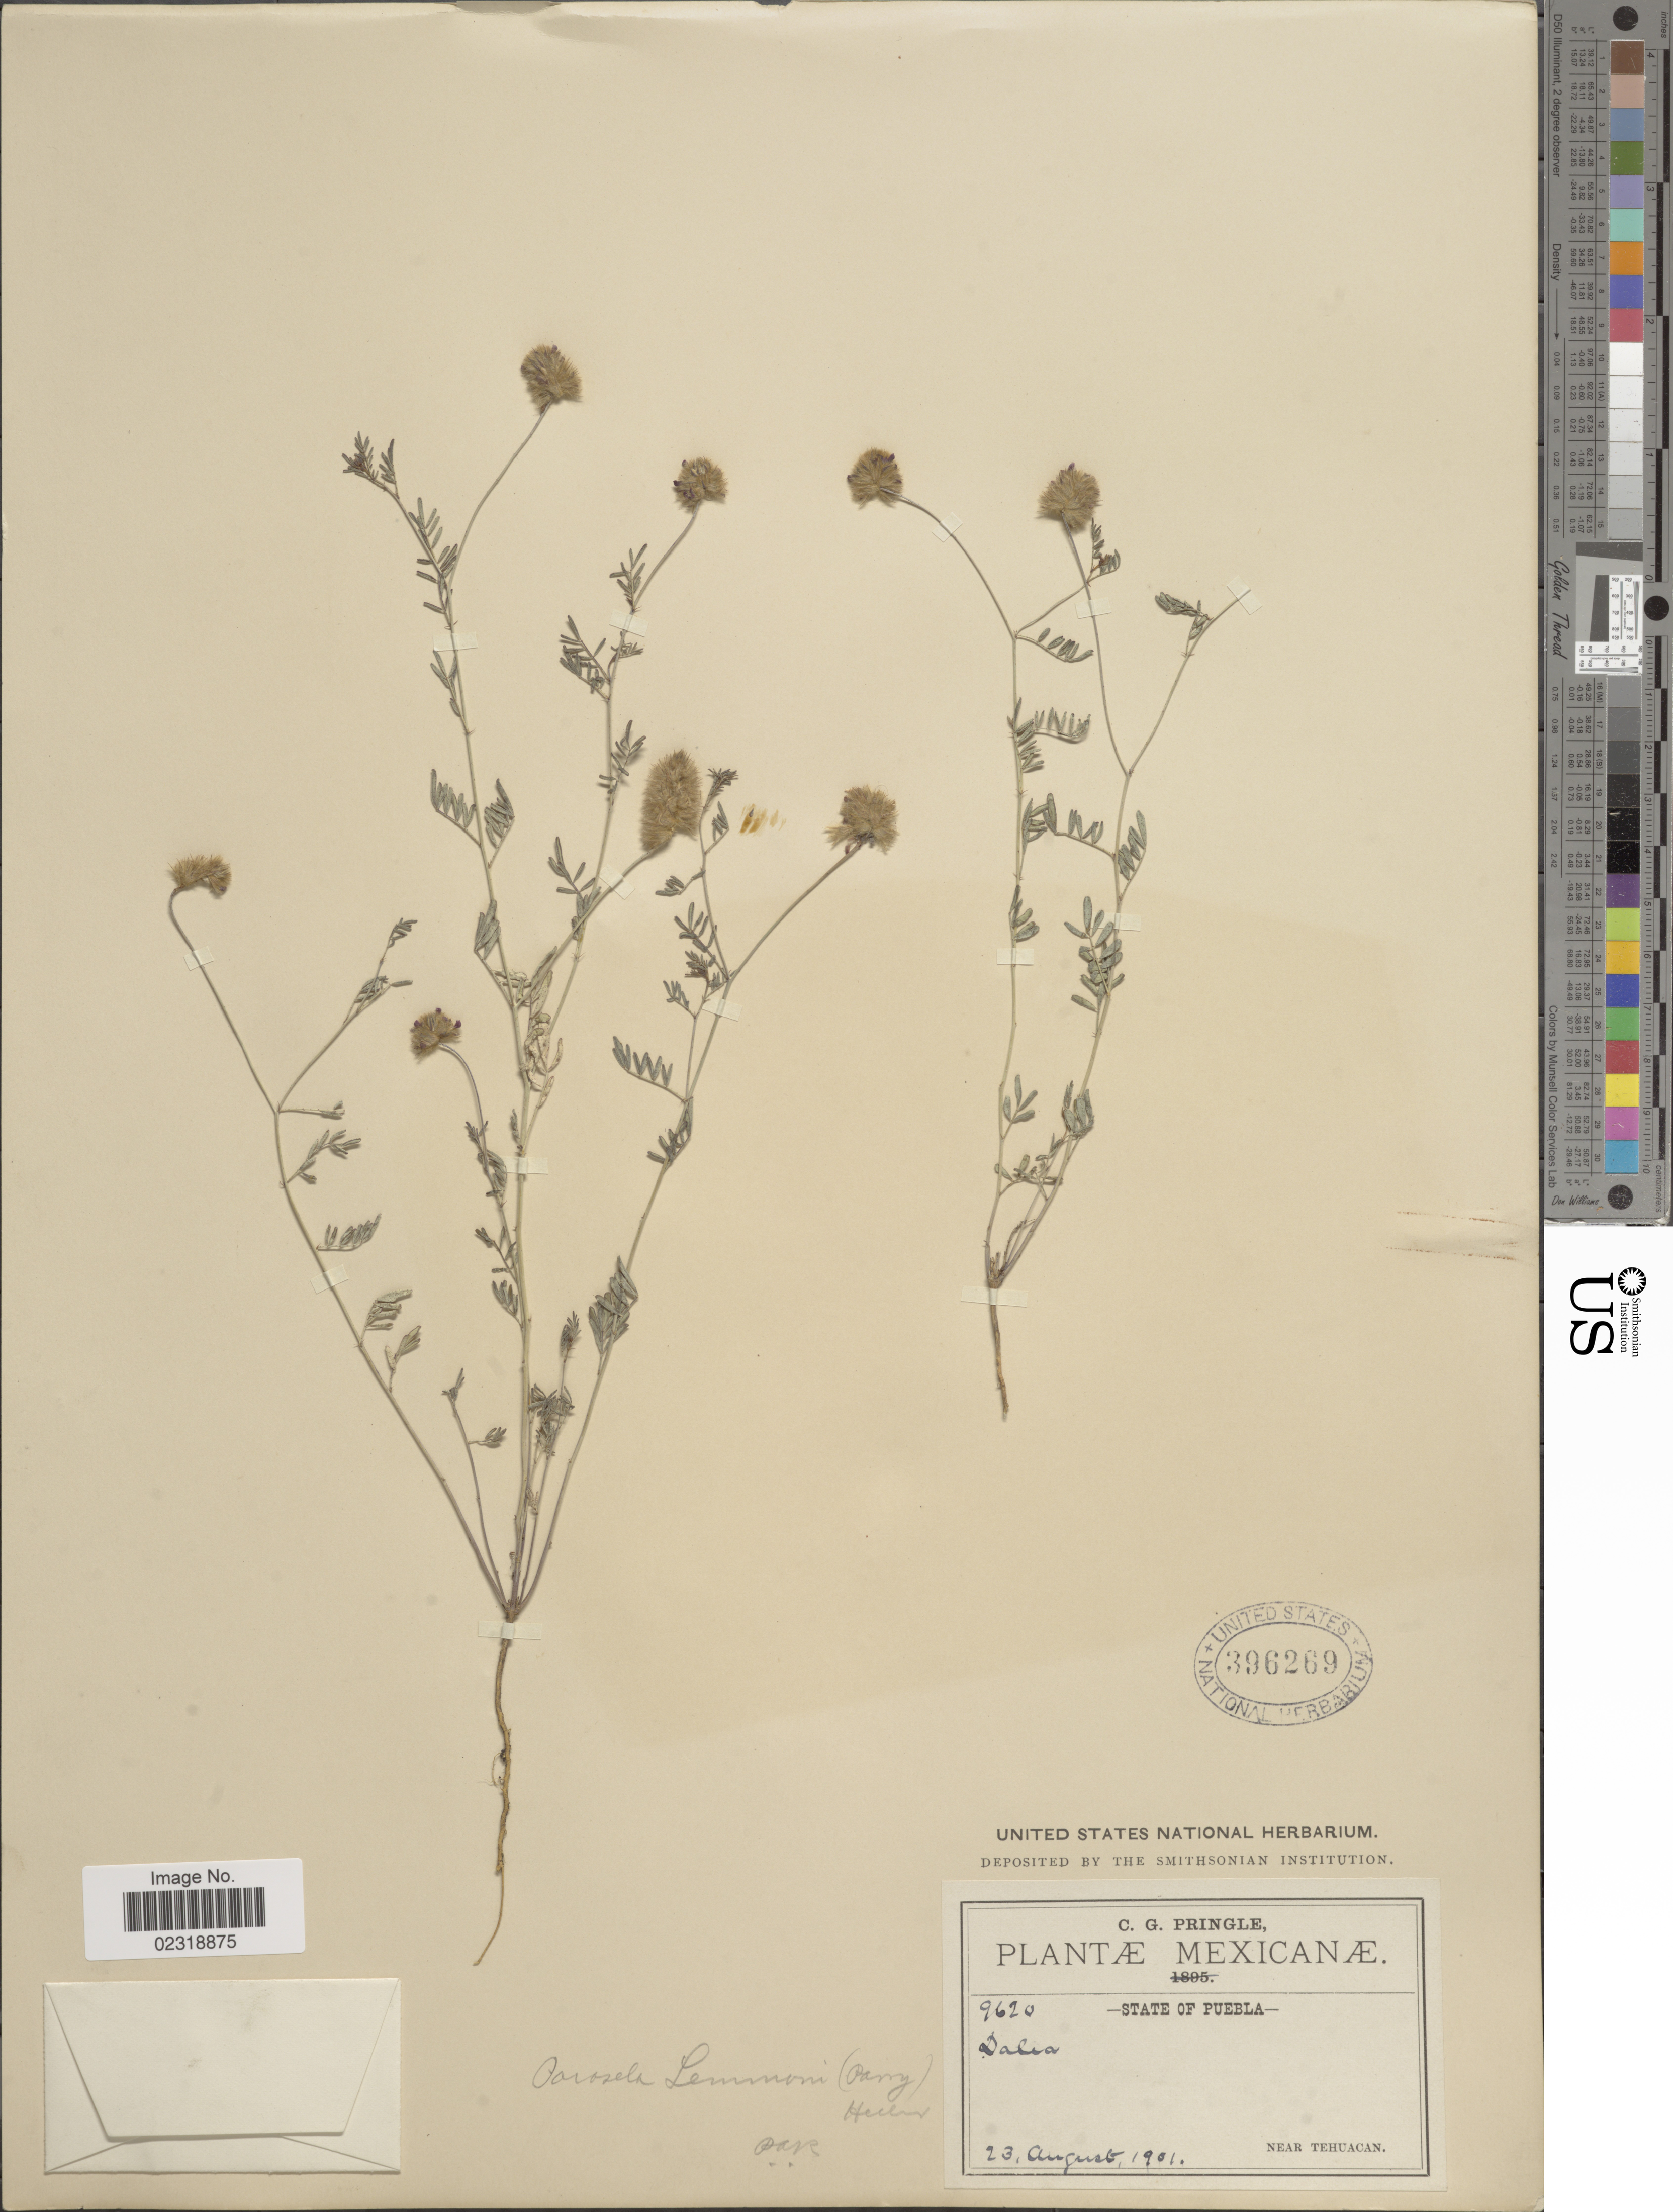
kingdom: Plantae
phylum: Tracheophyta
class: Magnoliopsida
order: Fabales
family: Fabaceae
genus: Dalea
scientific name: Dalea brachystachys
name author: A. Gray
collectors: C. G. Pringle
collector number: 9620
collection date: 1901-08-23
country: Mexico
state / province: Puebla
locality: Near Tehuacan.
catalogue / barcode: US 396269